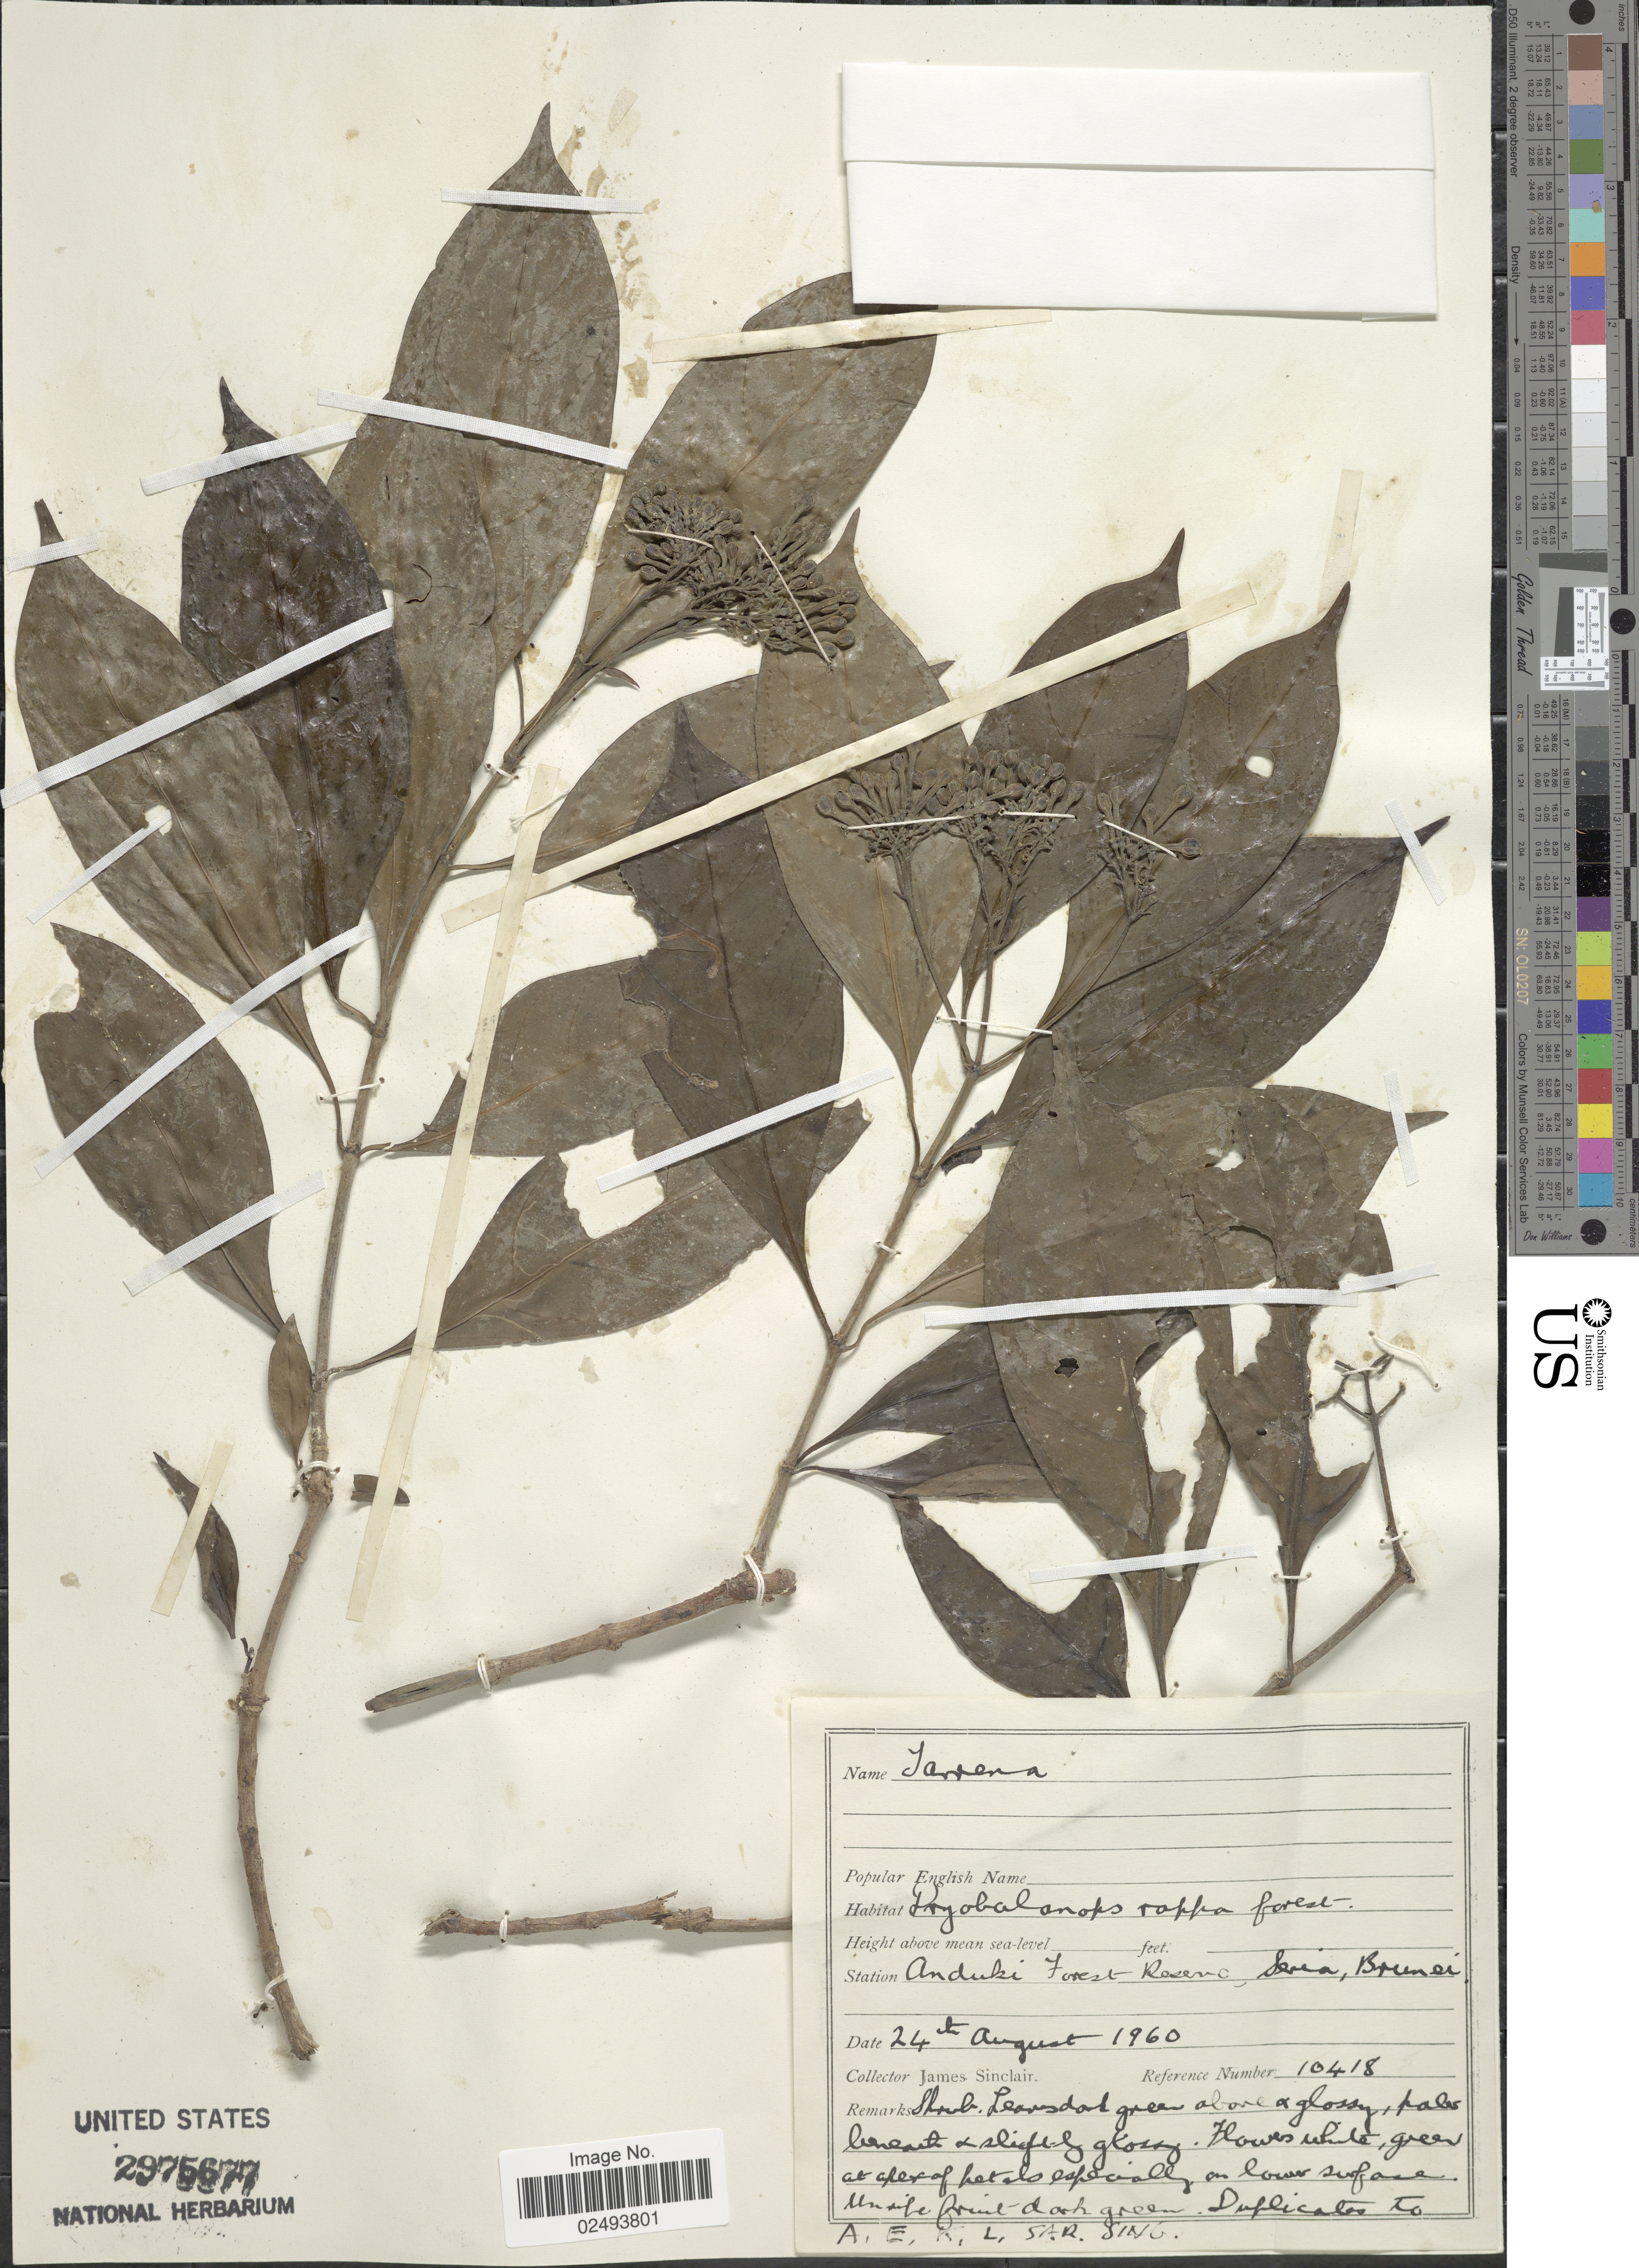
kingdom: Plantae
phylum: Tracheophyta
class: Magnoliopsida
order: Gentianales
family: Rubiaceae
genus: Tarenna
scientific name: Tarenna sp.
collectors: J. Sinclair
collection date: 1960-08-24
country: Brunei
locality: Anduki Forest Reserve, Seria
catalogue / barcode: US 2975677